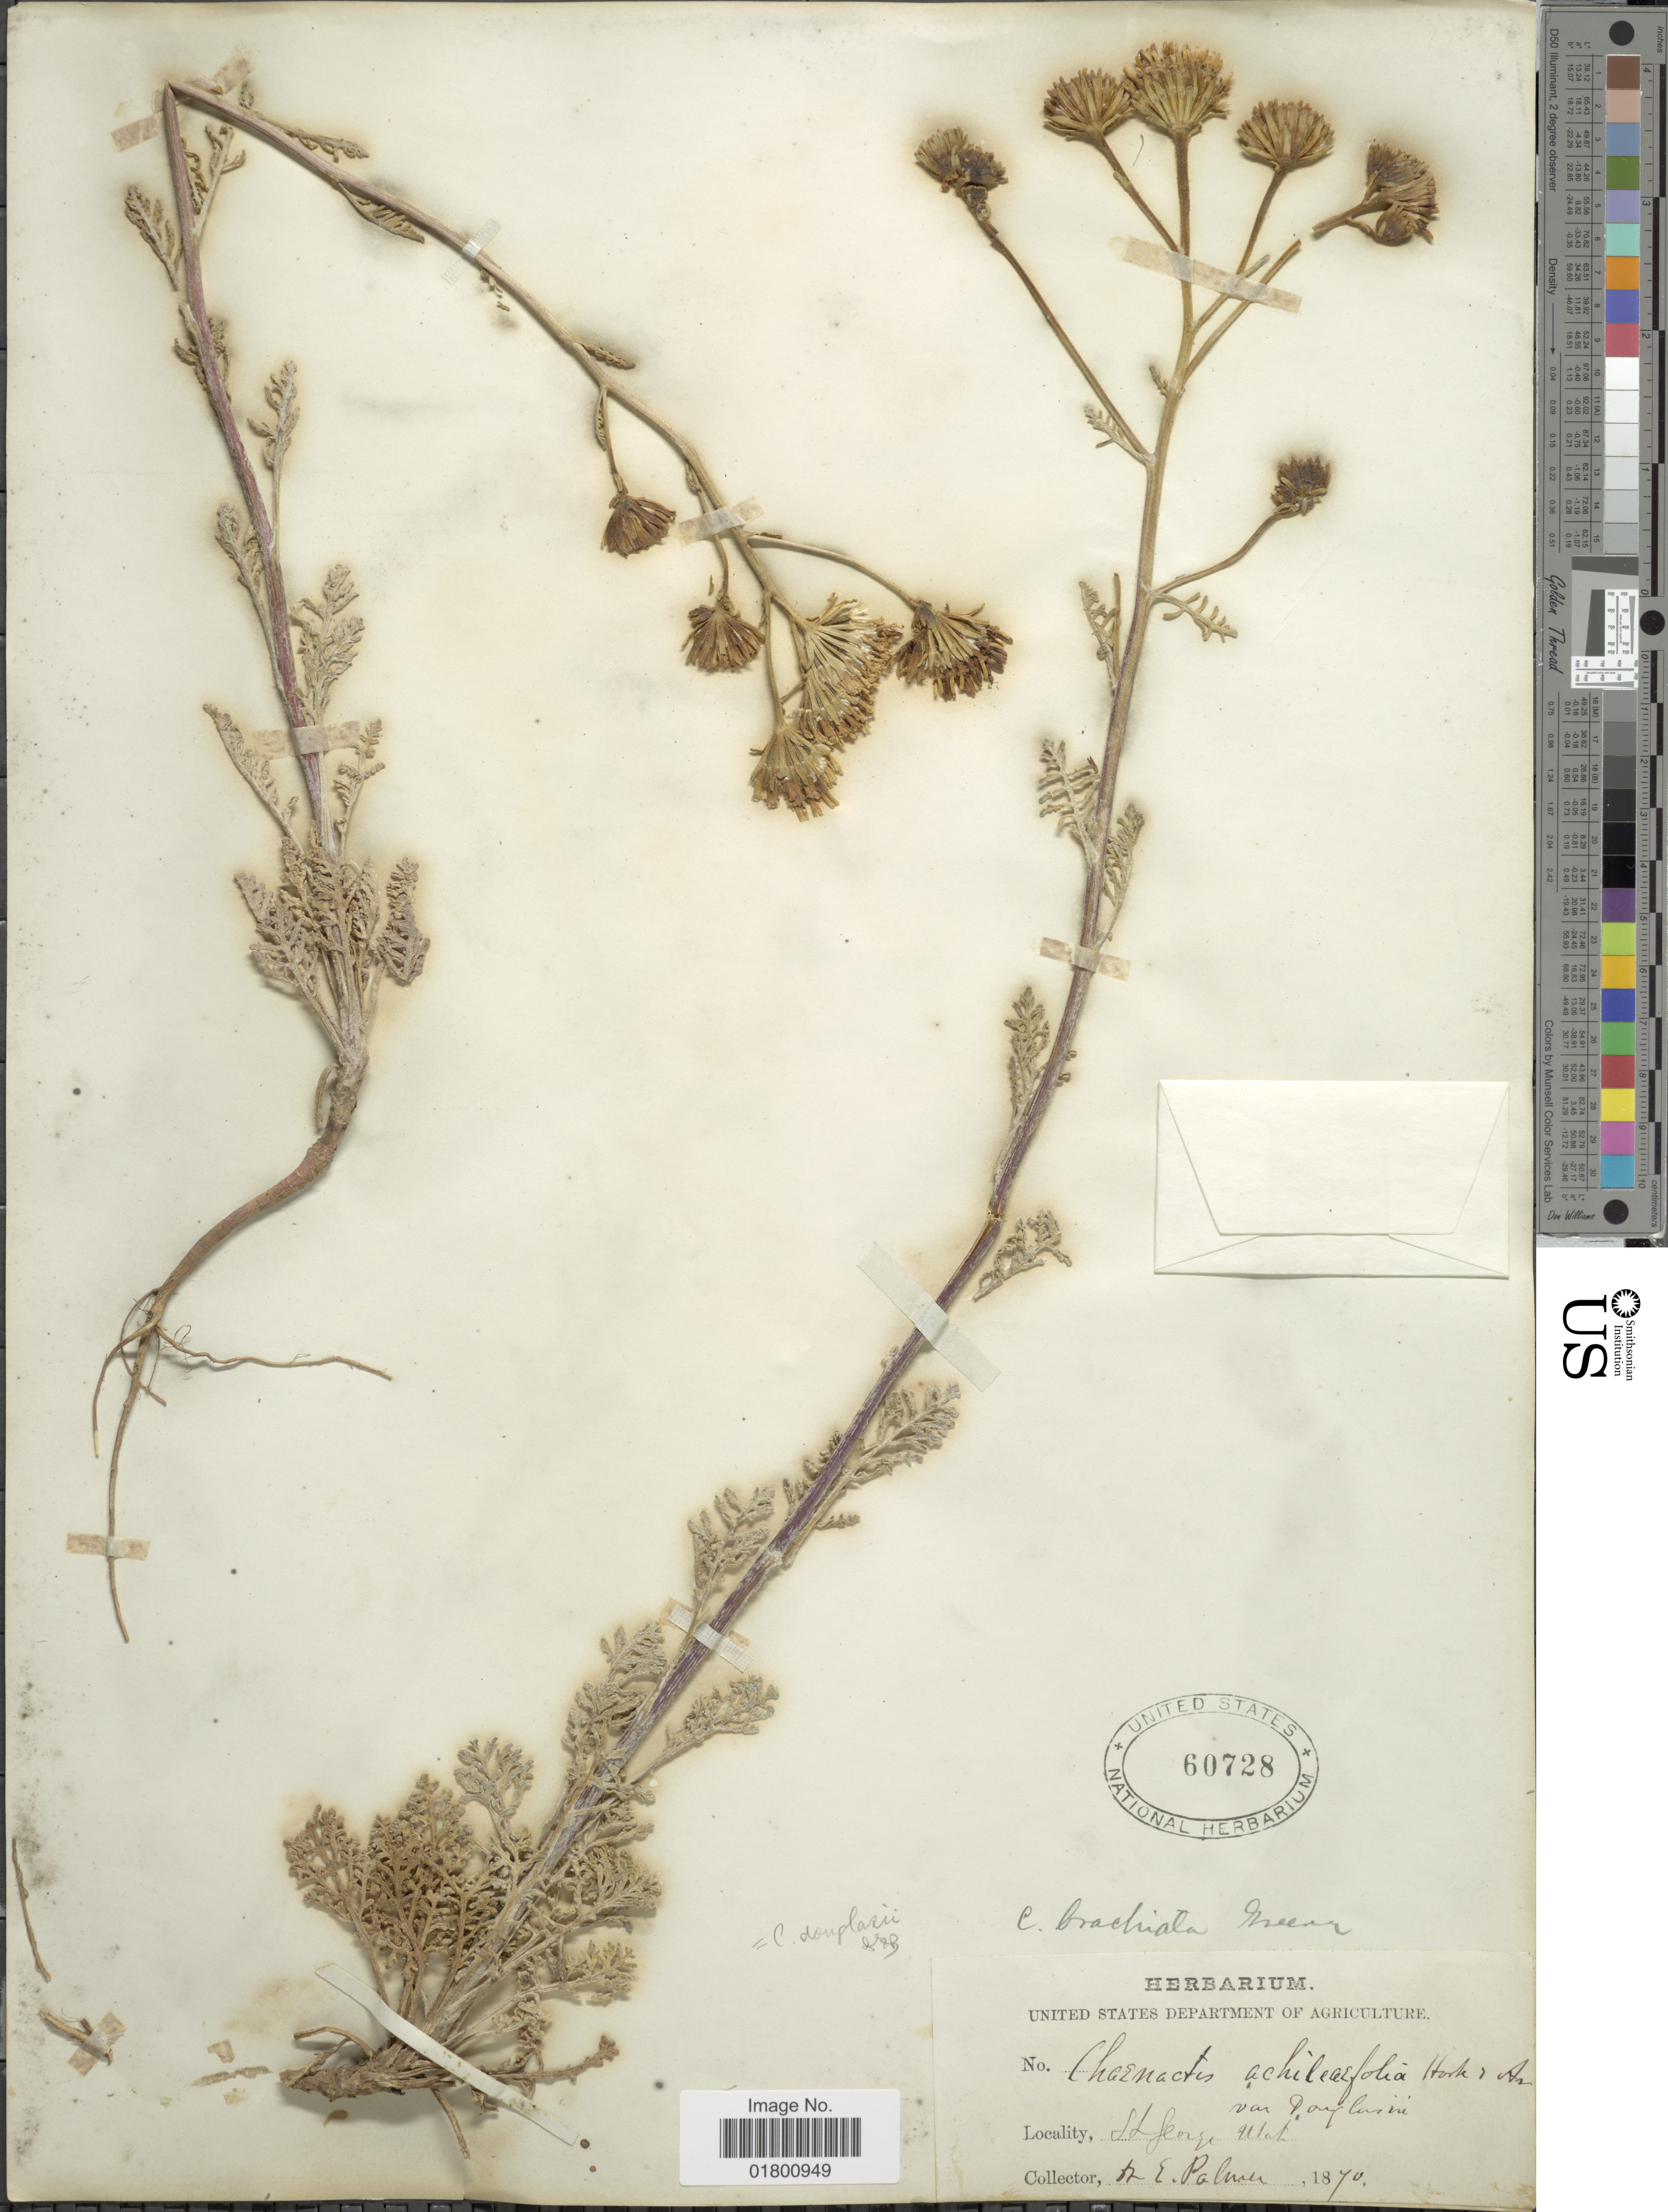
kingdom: Plantae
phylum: Tracheophyta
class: Magnoliopsida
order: Asterales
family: Asteraceae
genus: Chaenactis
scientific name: Chaenactis douglasii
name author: Hook. & Arn.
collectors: E. Palmer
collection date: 1870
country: United States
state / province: Utah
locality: St George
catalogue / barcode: US 60728